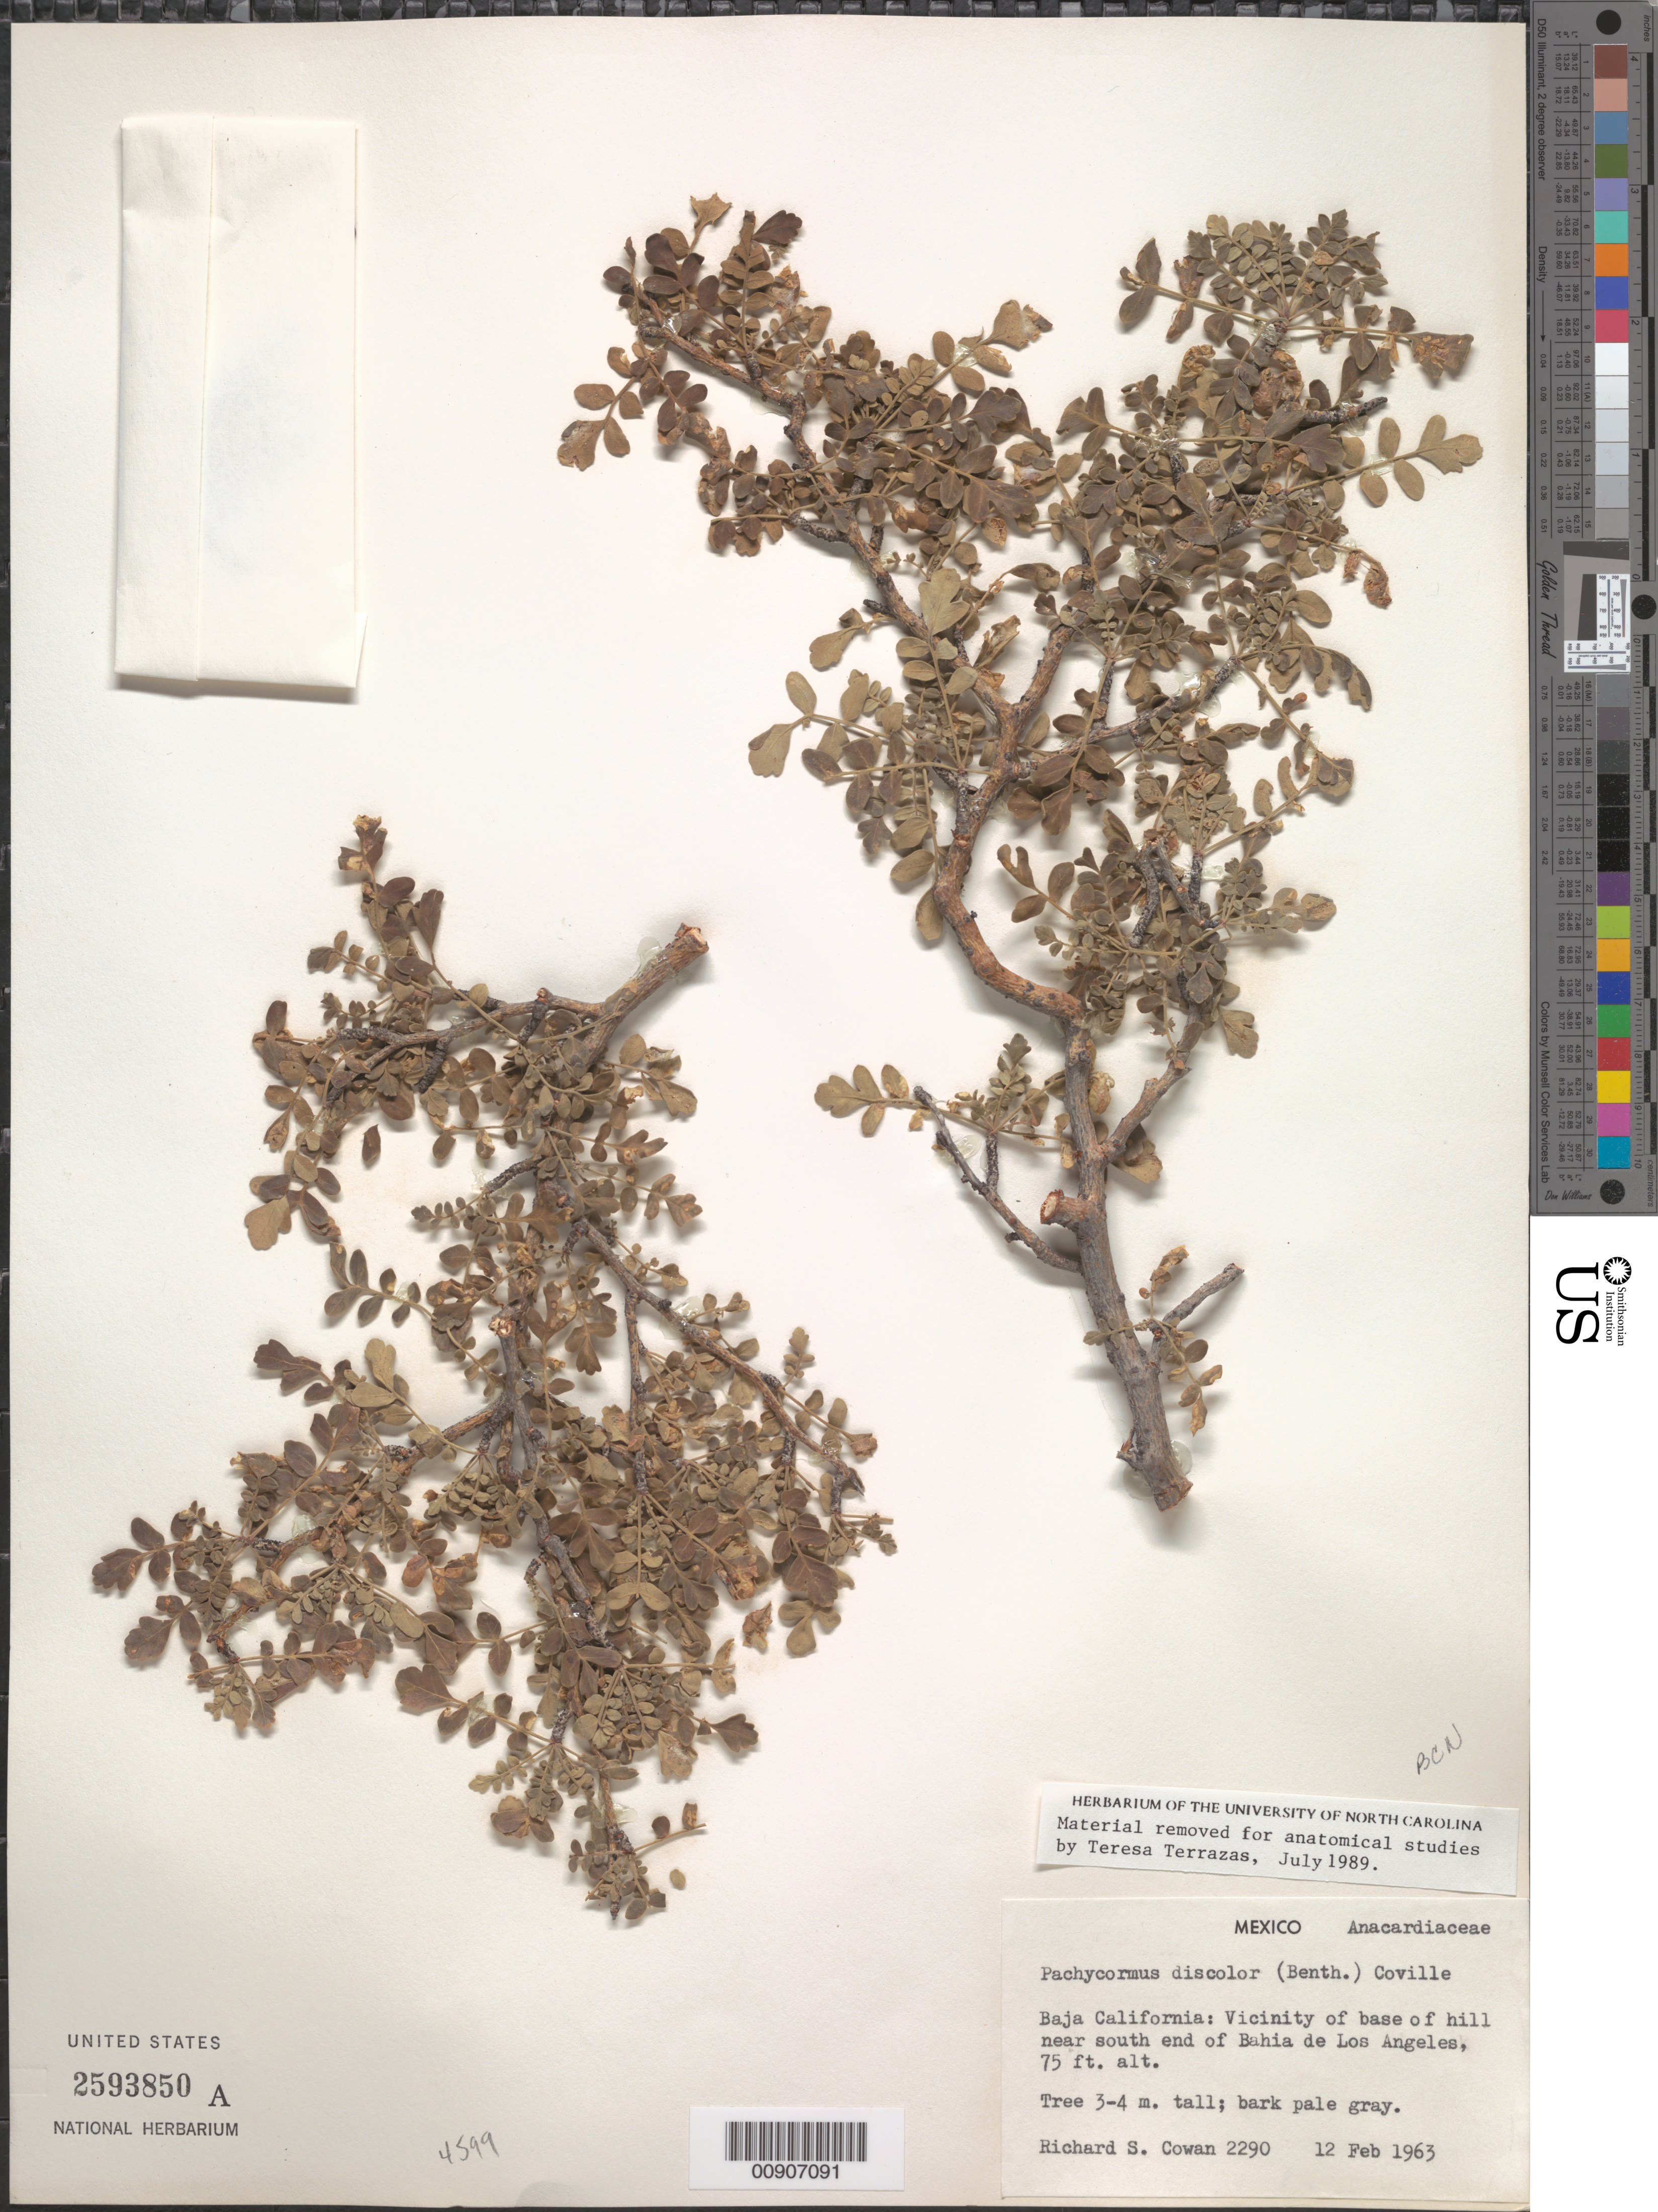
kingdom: Plantae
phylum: Tracheophyta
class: Magnoliopsida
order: Sapindales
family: Anacardiaceae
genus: Pachycormus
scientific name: Pachycormus discolor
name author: (Benth.) Coville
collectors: R. S. Cowan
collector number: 2290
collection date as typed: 12 Feb 1963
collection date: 1963-02-12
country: Mexico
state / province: Baja California Norte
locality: Baja California: Vicinity of base of hill near south end of Bahia de los Angeles.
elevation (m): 23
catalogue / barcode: US 2593850A